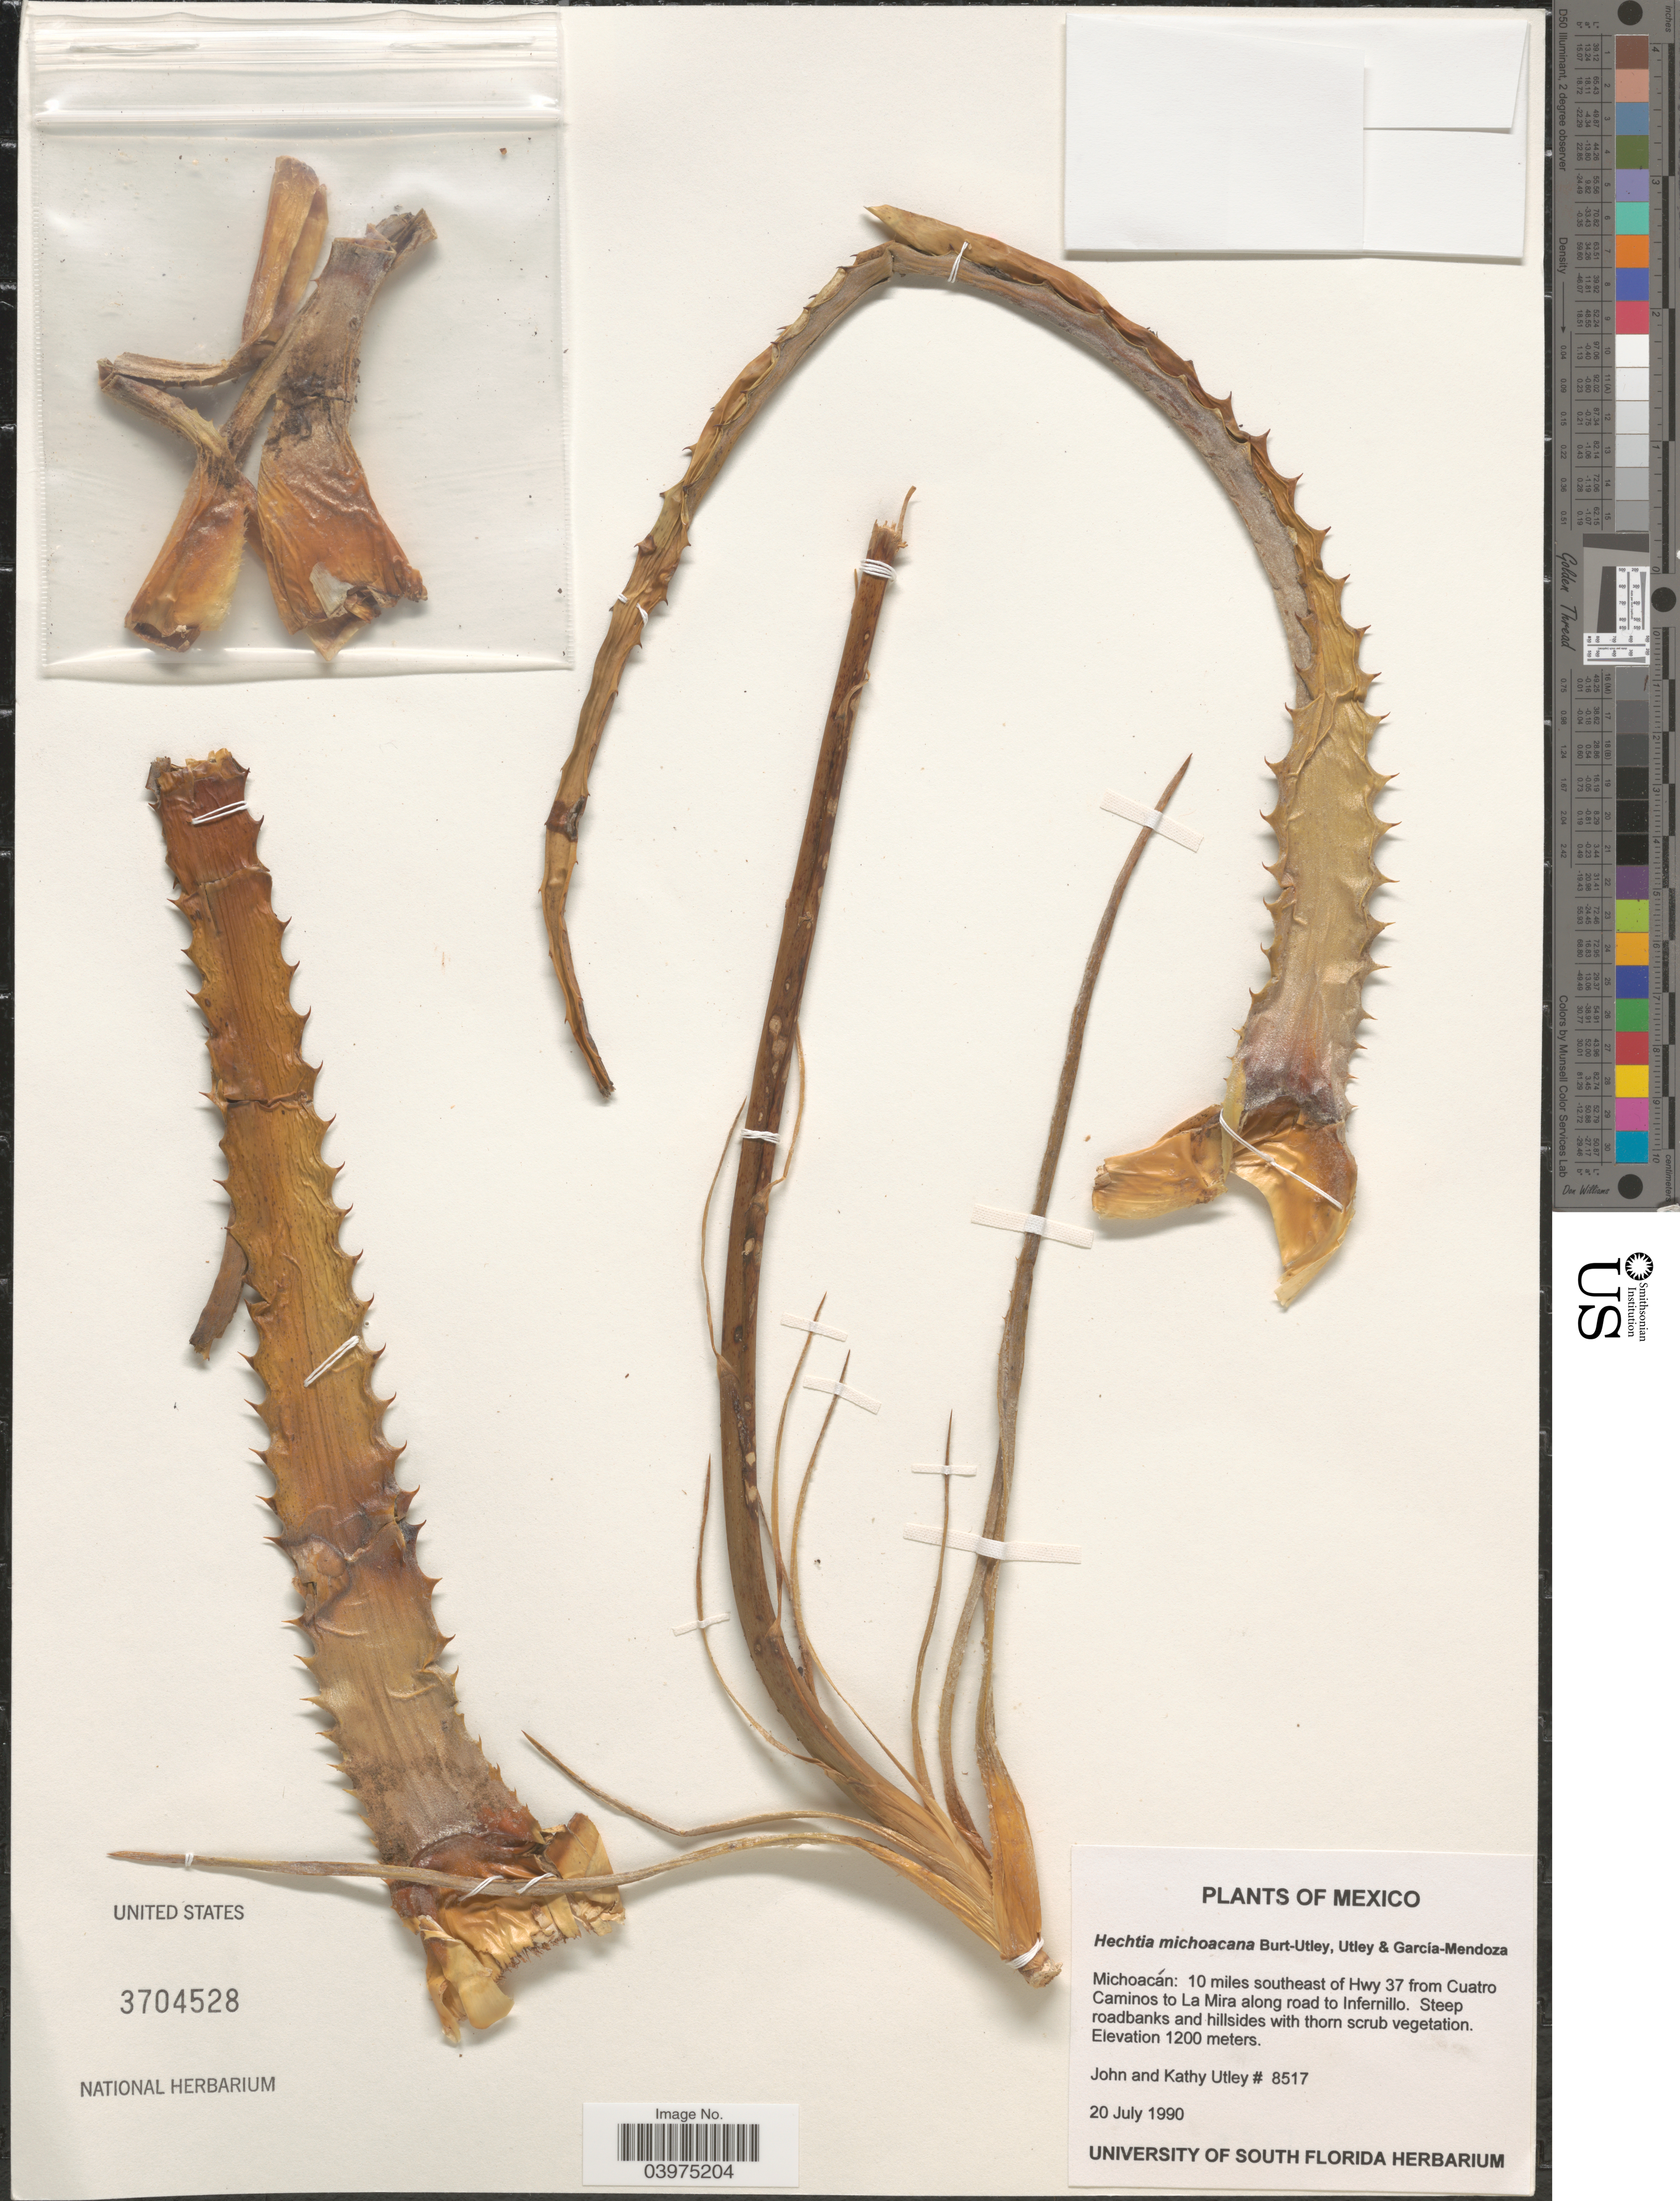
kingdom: Plantae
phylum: Tracheophyta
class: Liliopsida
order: Poales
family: Bromeliaceae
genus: Hechtia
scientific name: Hechtia michoacana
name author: Burt-Utley et al.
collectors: J. F. Utley & K. Burt-Utley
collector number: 8517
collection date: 1990-07-20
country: Mexico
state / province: Michoacán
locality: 10 miles southeast of Hwy 37 from Cuatro Caminos to La Mira along road to Infernillo.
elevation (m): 1200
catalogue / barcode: US 3704528